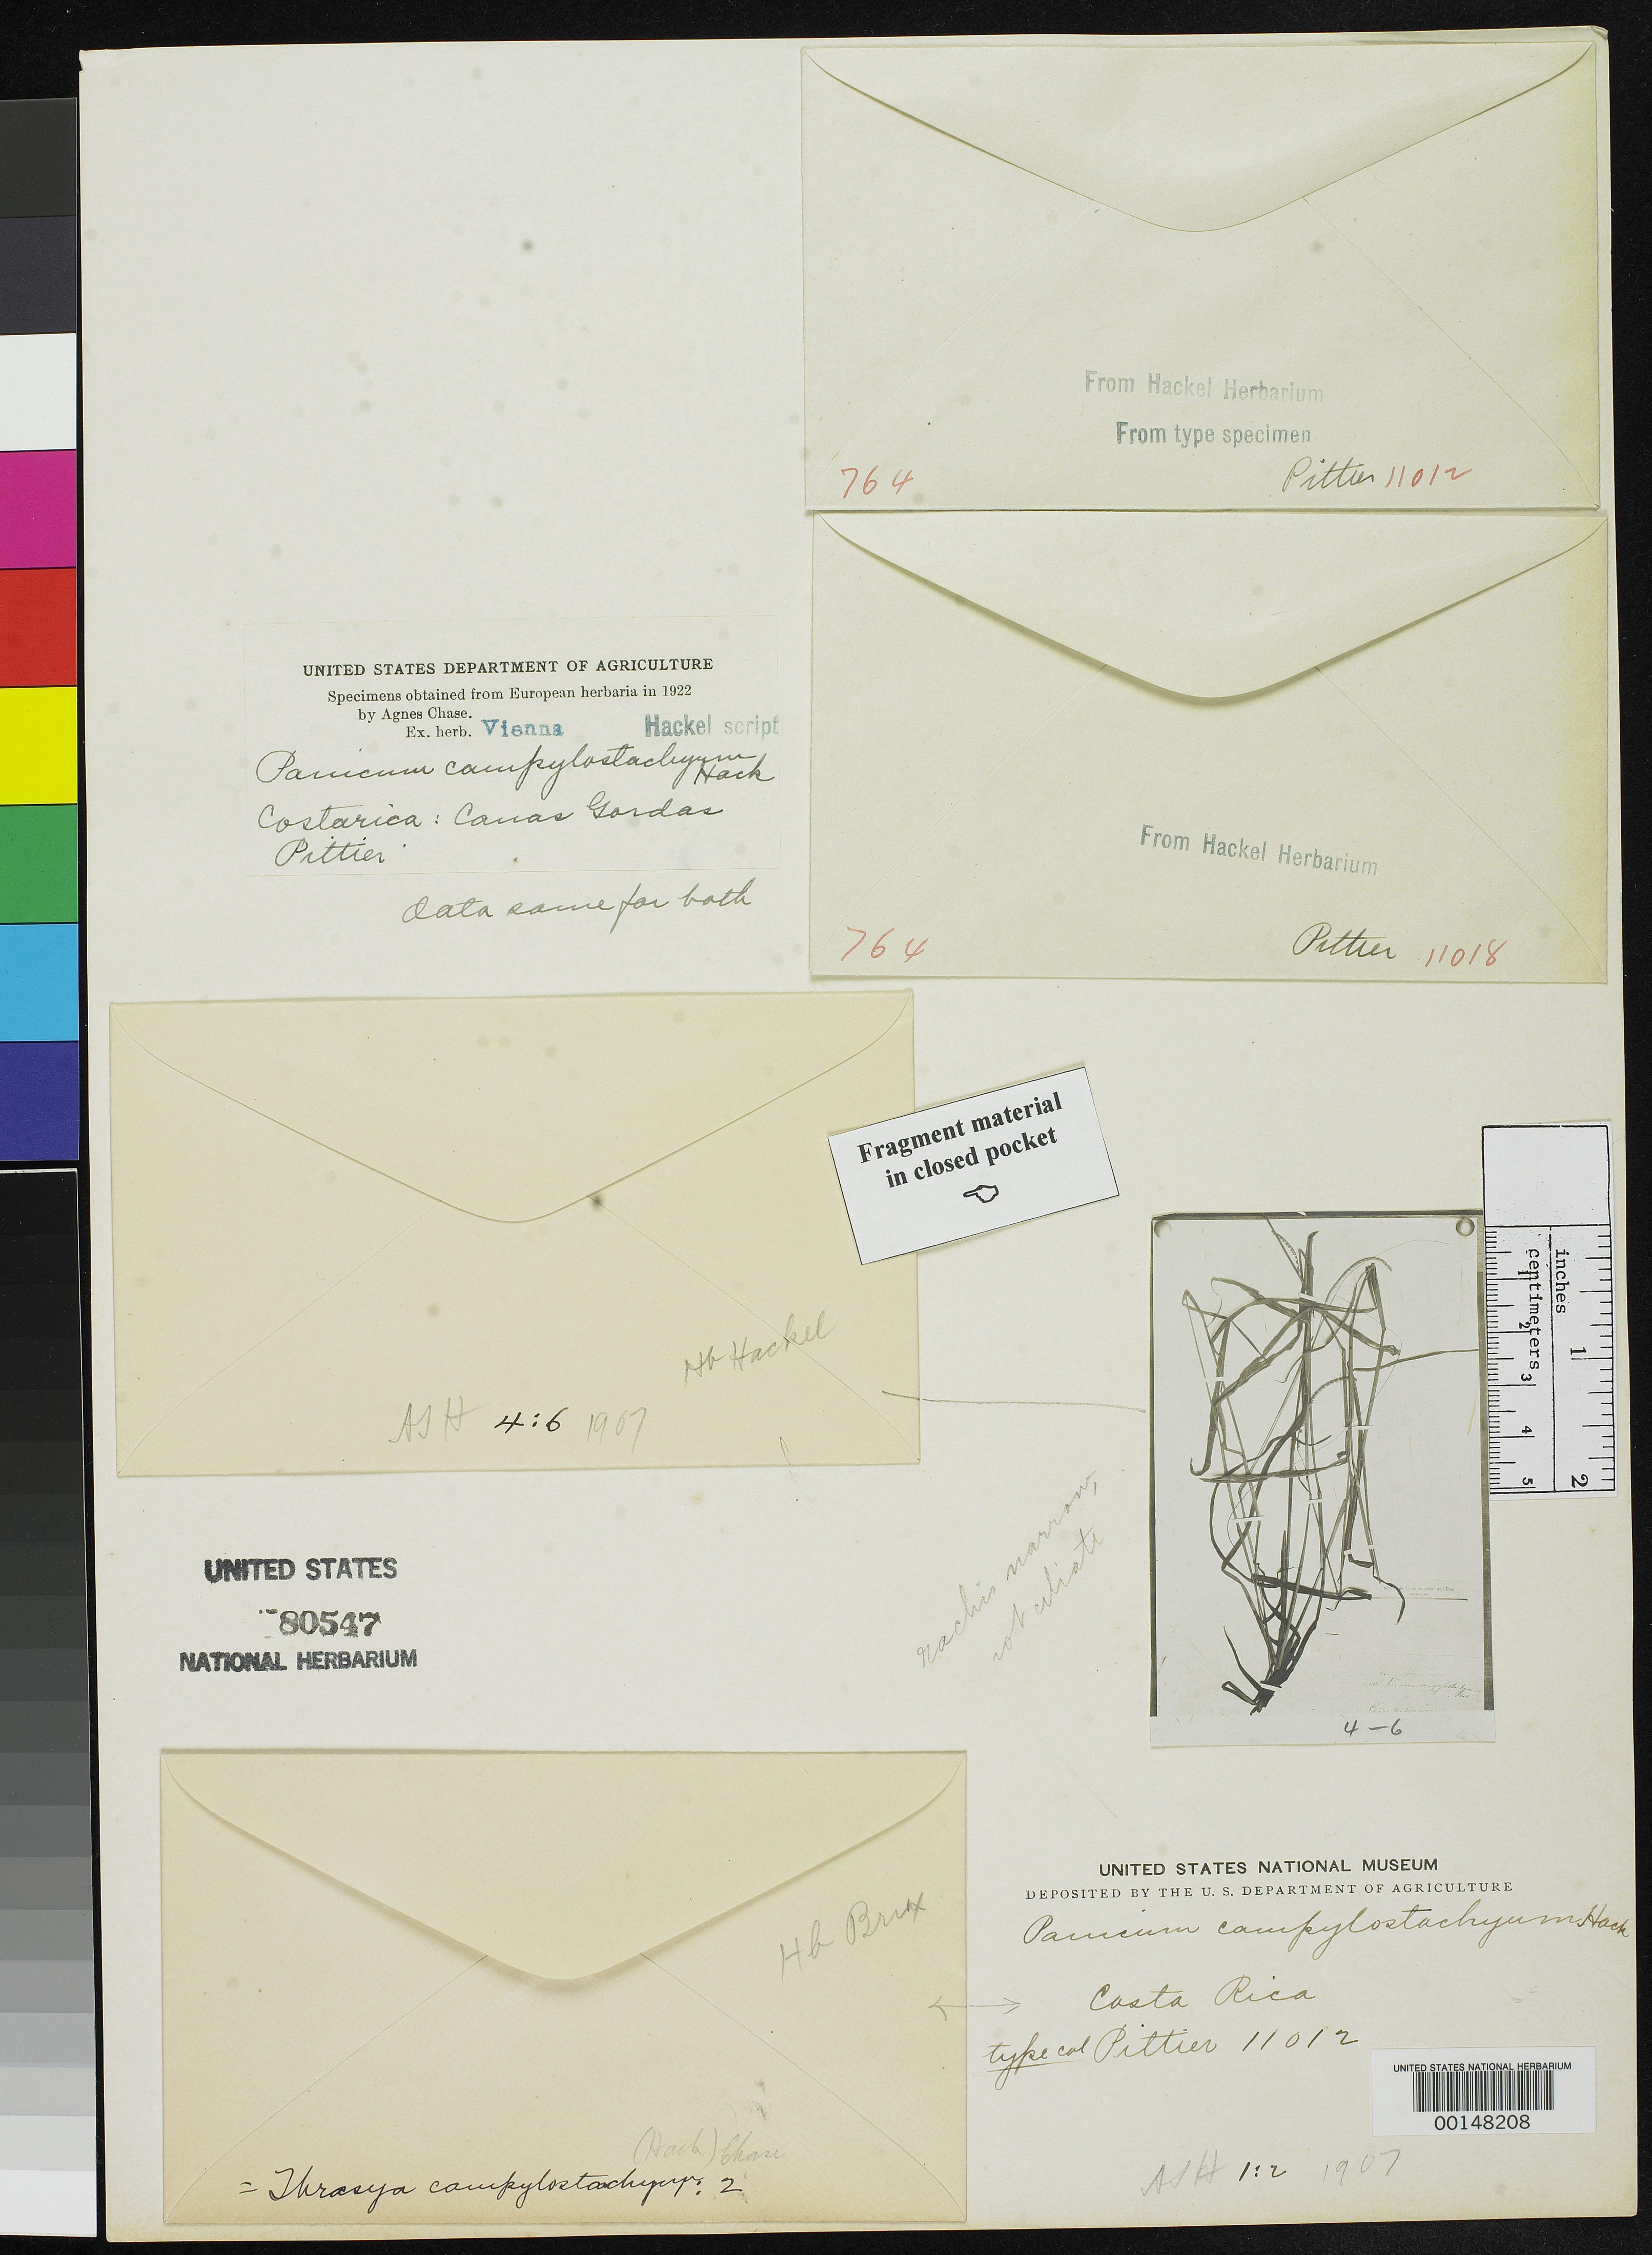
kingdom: Plantae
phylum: Tracheophyta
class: Liliopsida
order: Poales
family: Poaceae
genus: Panicum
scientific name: Panicum campylostachyum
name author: Hack.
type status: Syntype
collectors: H. F. Pittier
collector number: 11012 & 11018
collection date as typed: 1897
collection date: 1897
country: Costa Rica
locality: Cañas Gordas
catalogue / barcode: US 80547